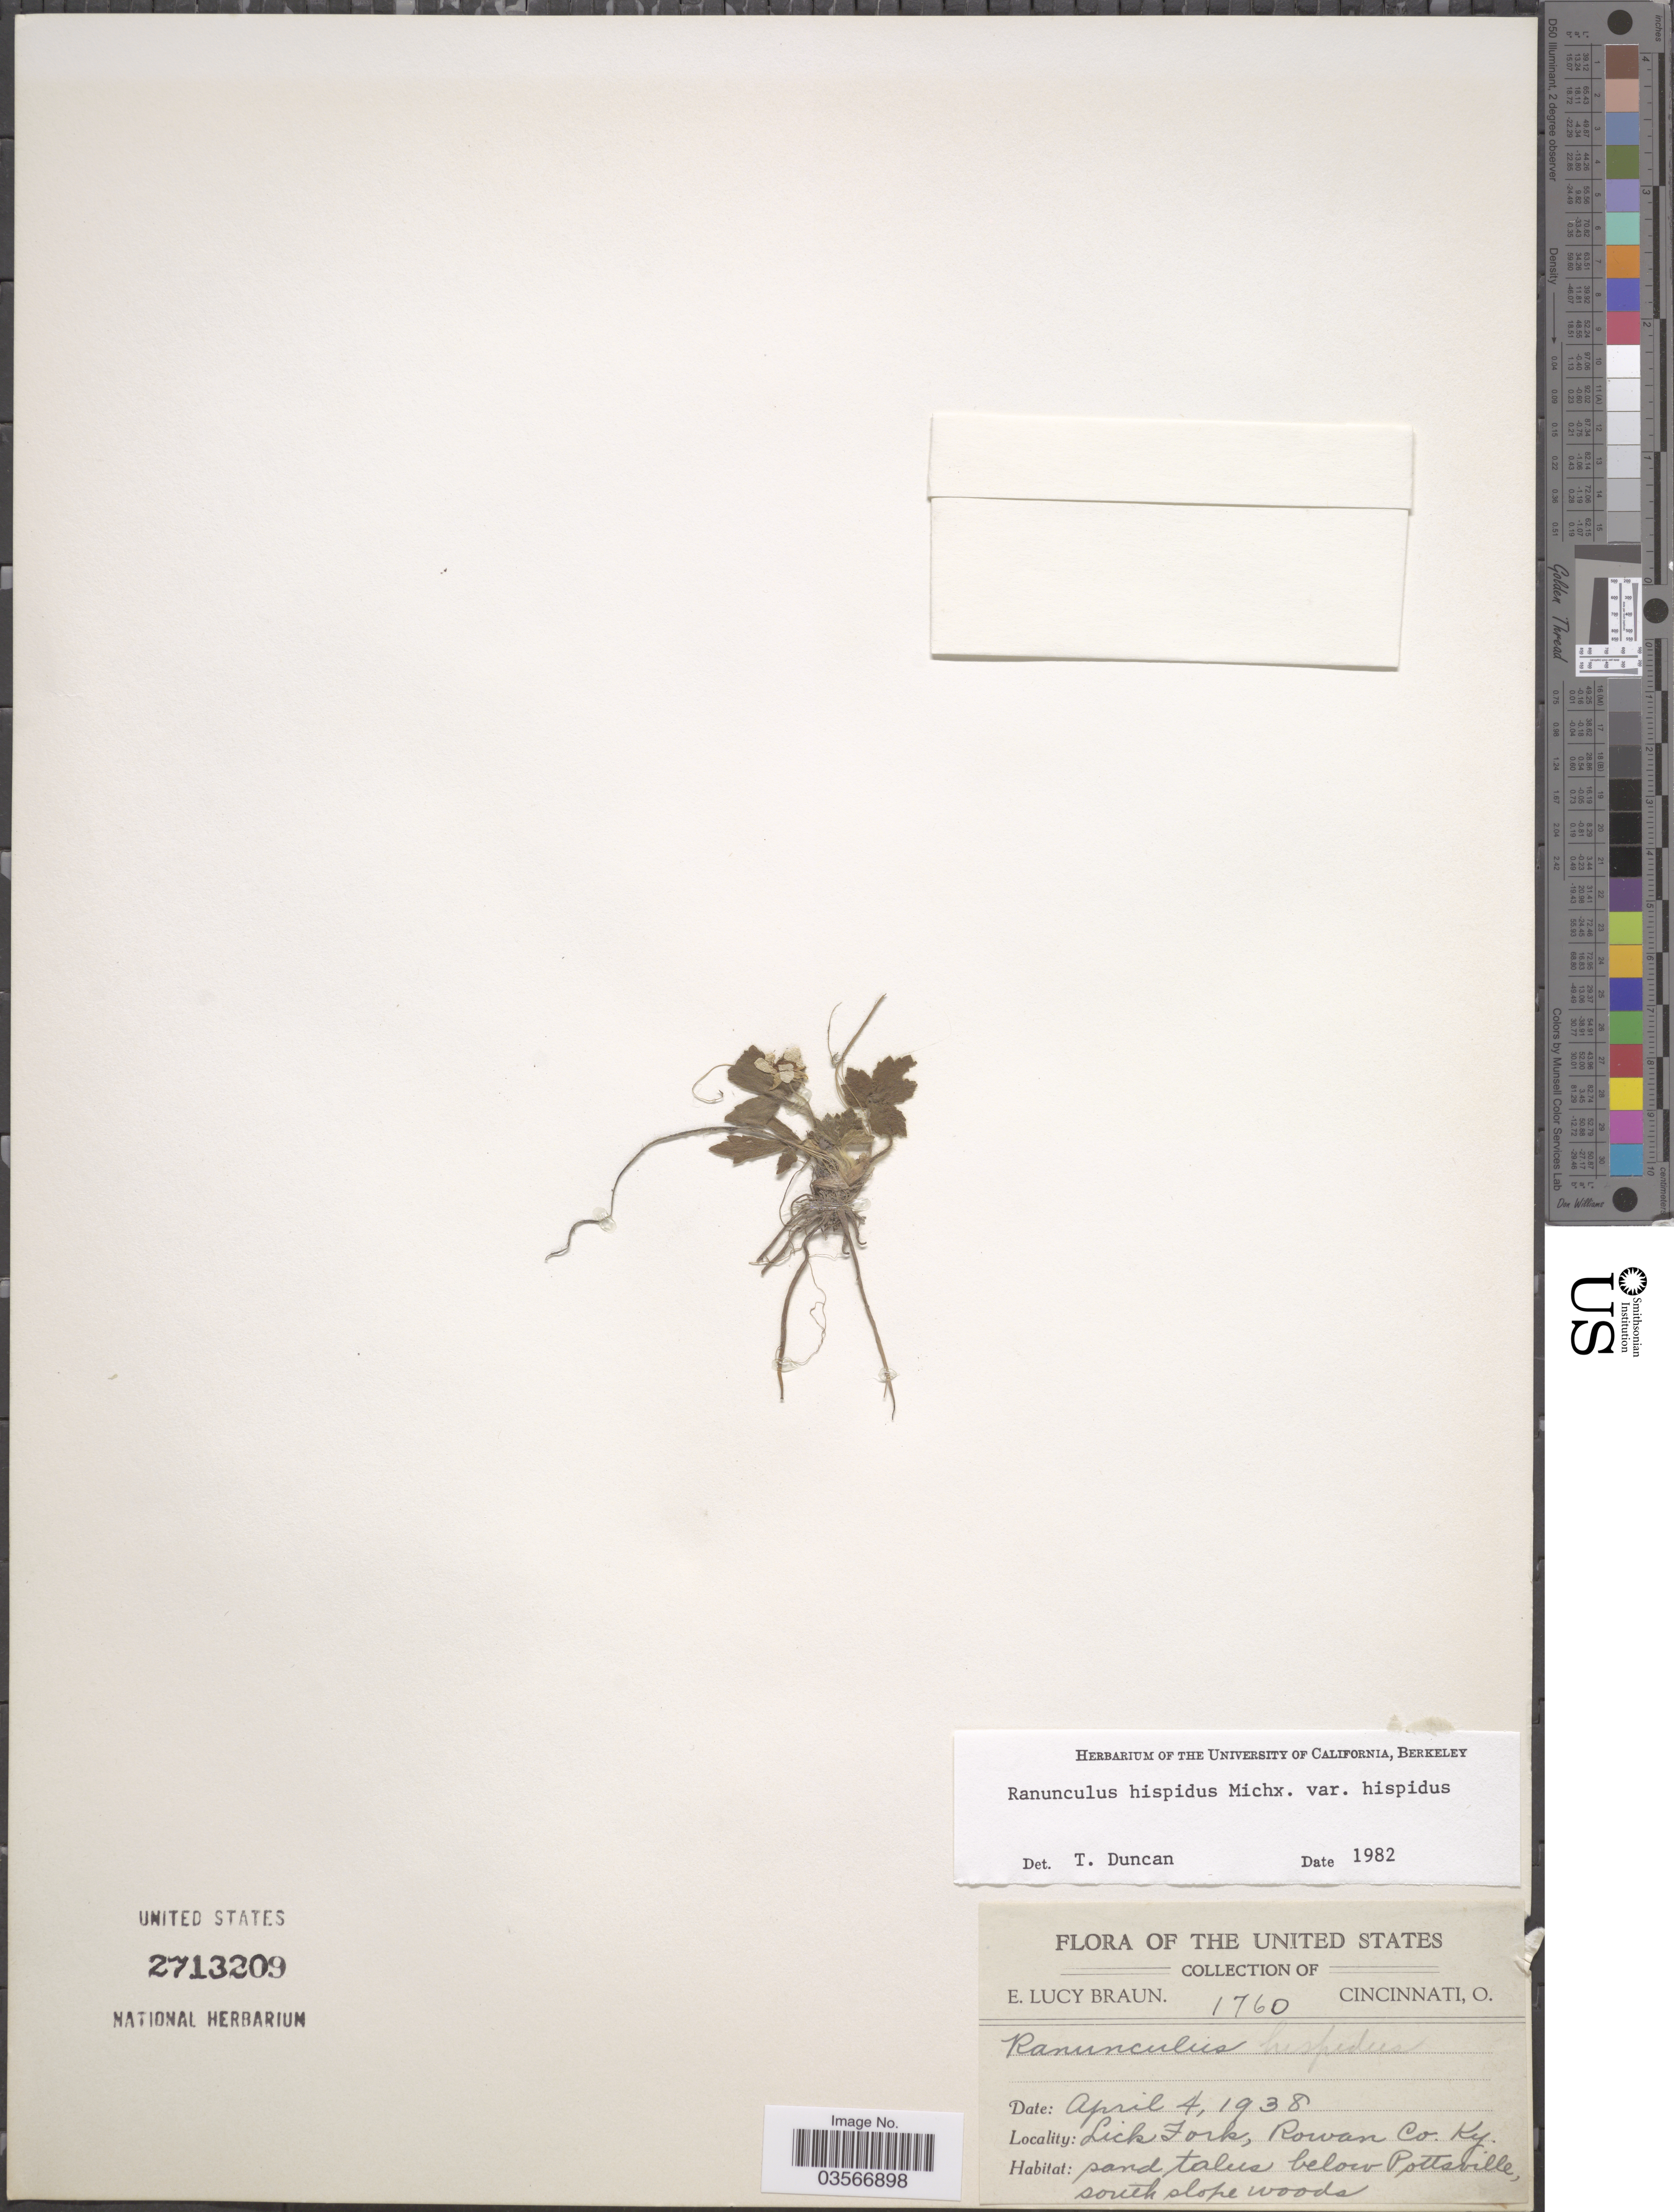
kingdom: Plantae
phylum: Tracheophyta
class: Magnoliopsida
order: Ranunculales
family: Ranunculaceae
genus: Ranunculus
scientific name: Ranunculus hispidus var. hispidus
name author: Michx.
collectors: E. L. Braun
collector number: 1760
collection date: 1938-04-04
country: United States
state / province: Kentucky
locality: Lick Fork, Rowan Co. Sand talus below Pottsville south slope woods.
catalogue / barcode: US 2713209